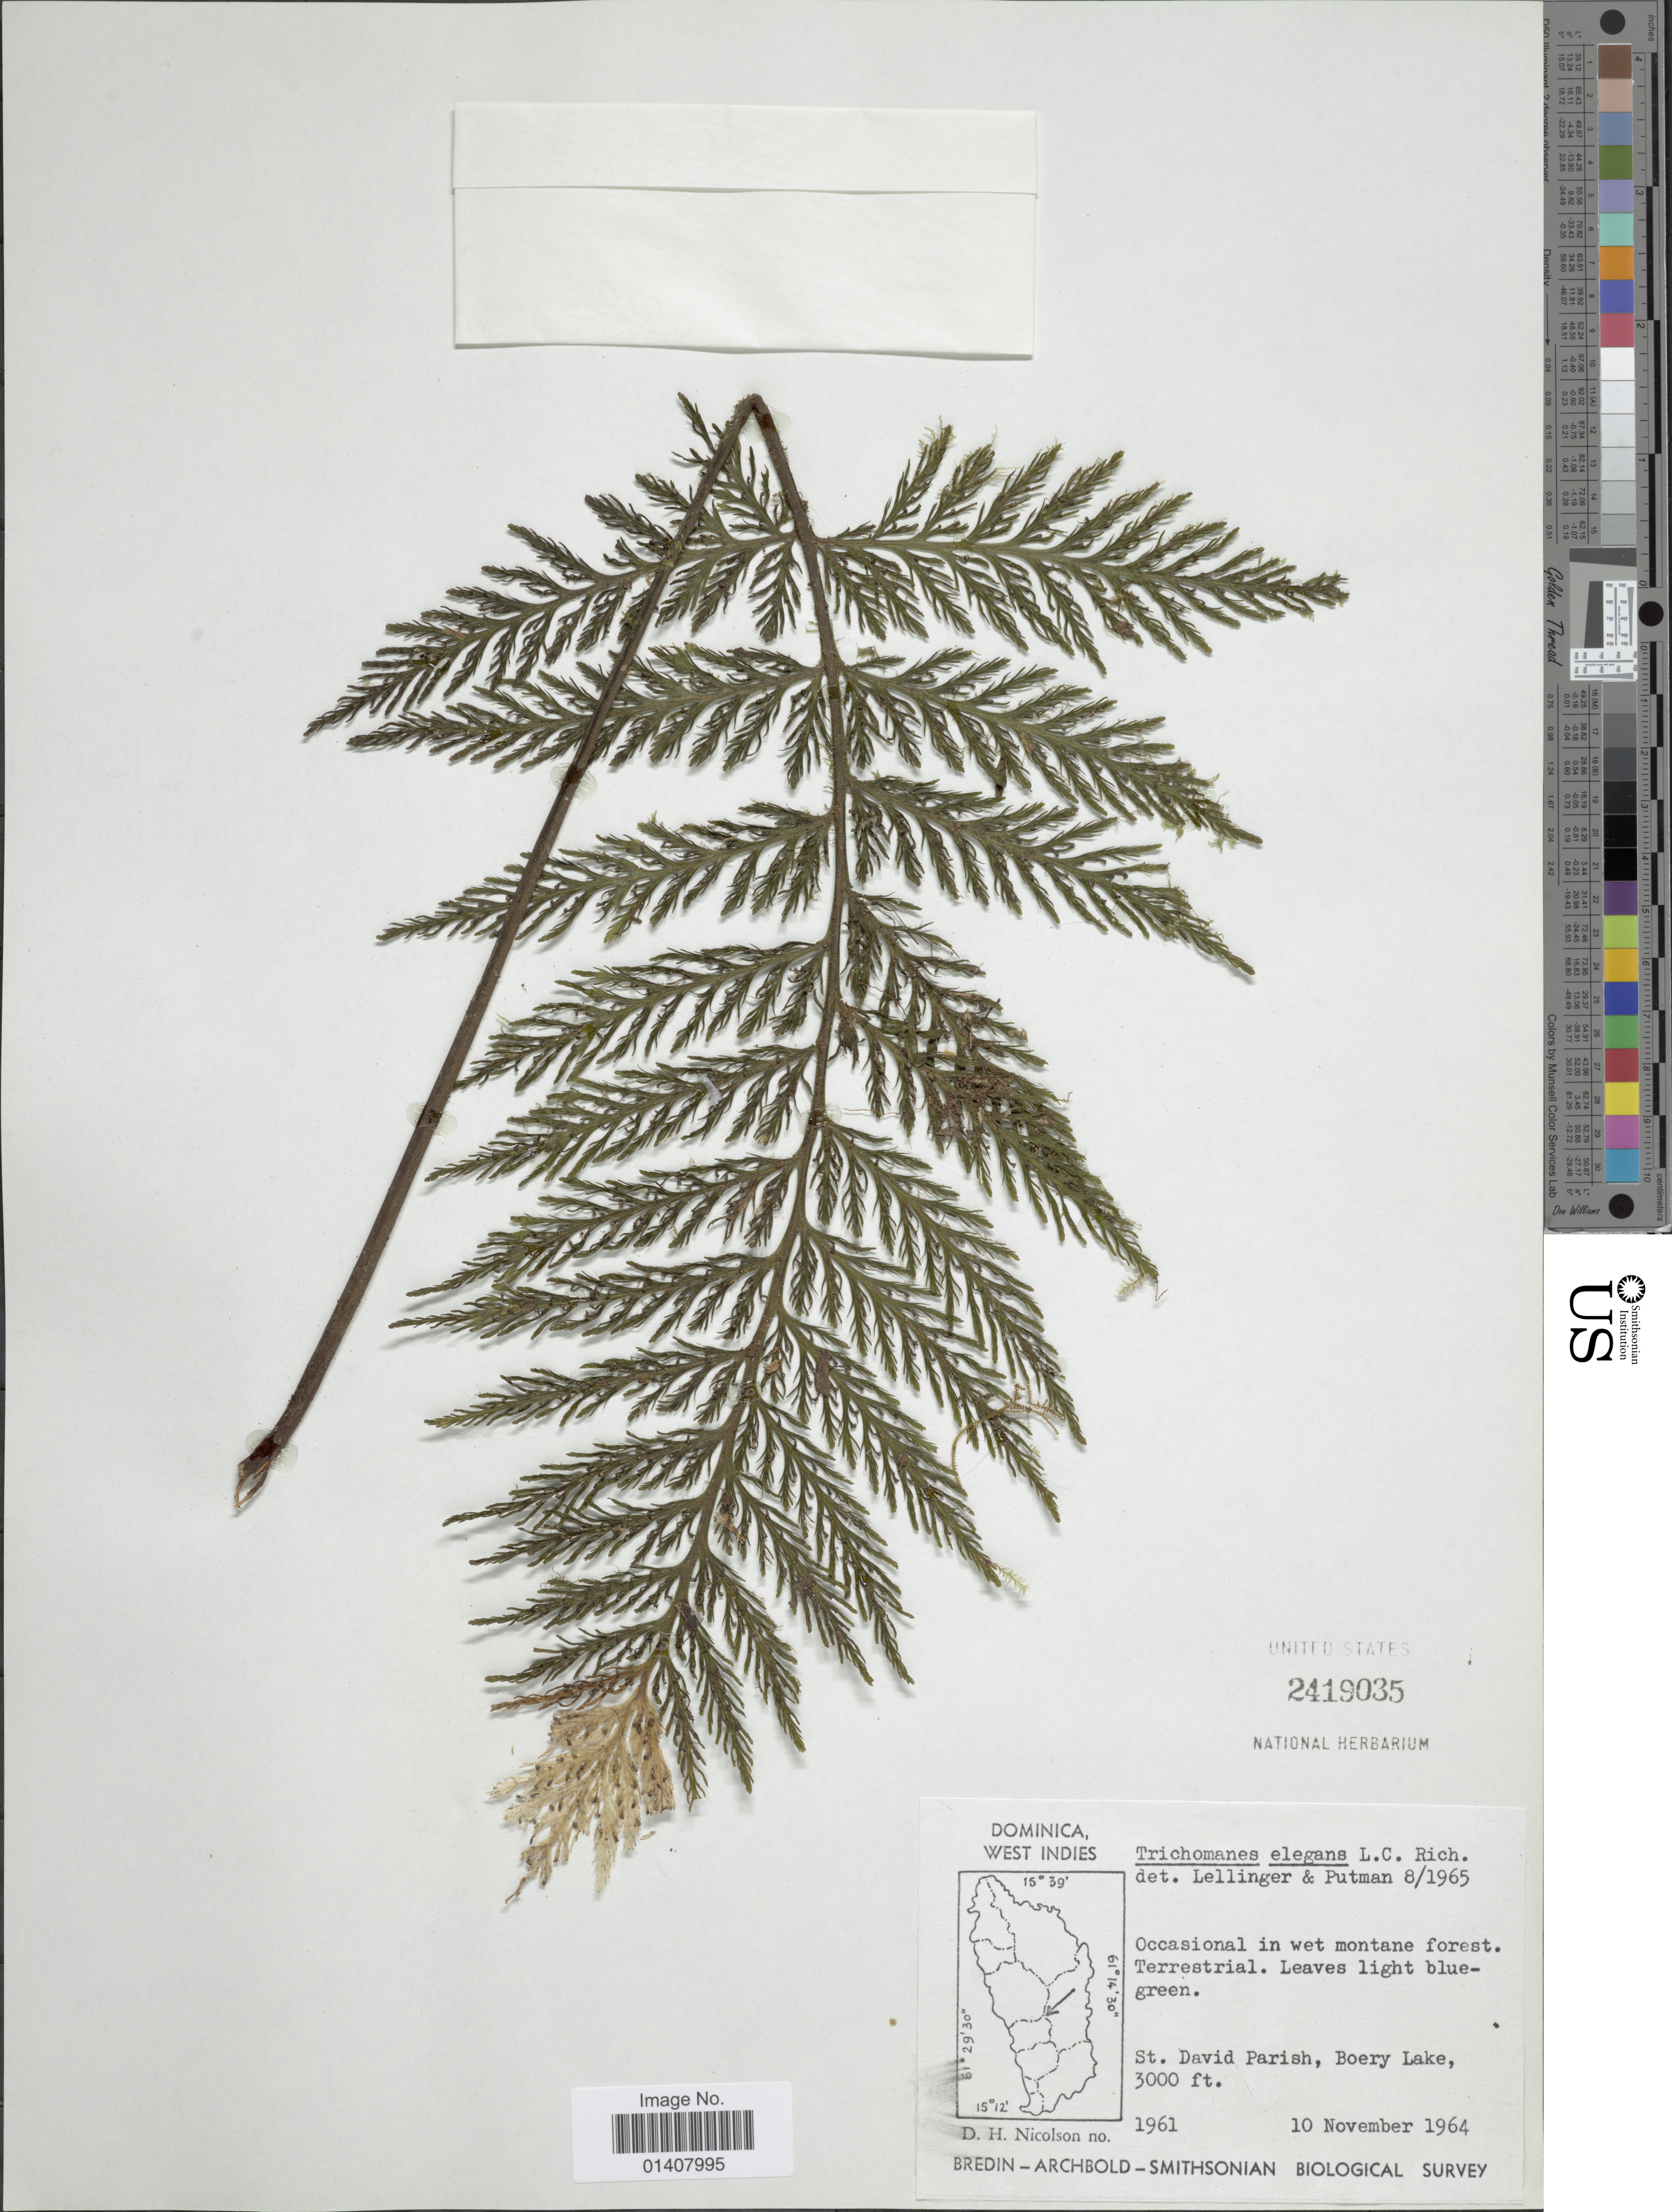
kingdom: Plantae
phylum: Tracheophyta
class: Polypodiopsida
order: Hymenophyllales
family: Hymenophyllaceae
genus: Trichomanes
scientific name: Trichomanes elegans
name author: Rich.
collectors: D. H. Nicolson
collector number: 1961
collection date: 1964-11-10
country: Dominica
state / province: St. David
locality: Dominica West Indies, St. David Parish, Boery Lake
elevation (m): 914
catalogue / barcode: US 2419035